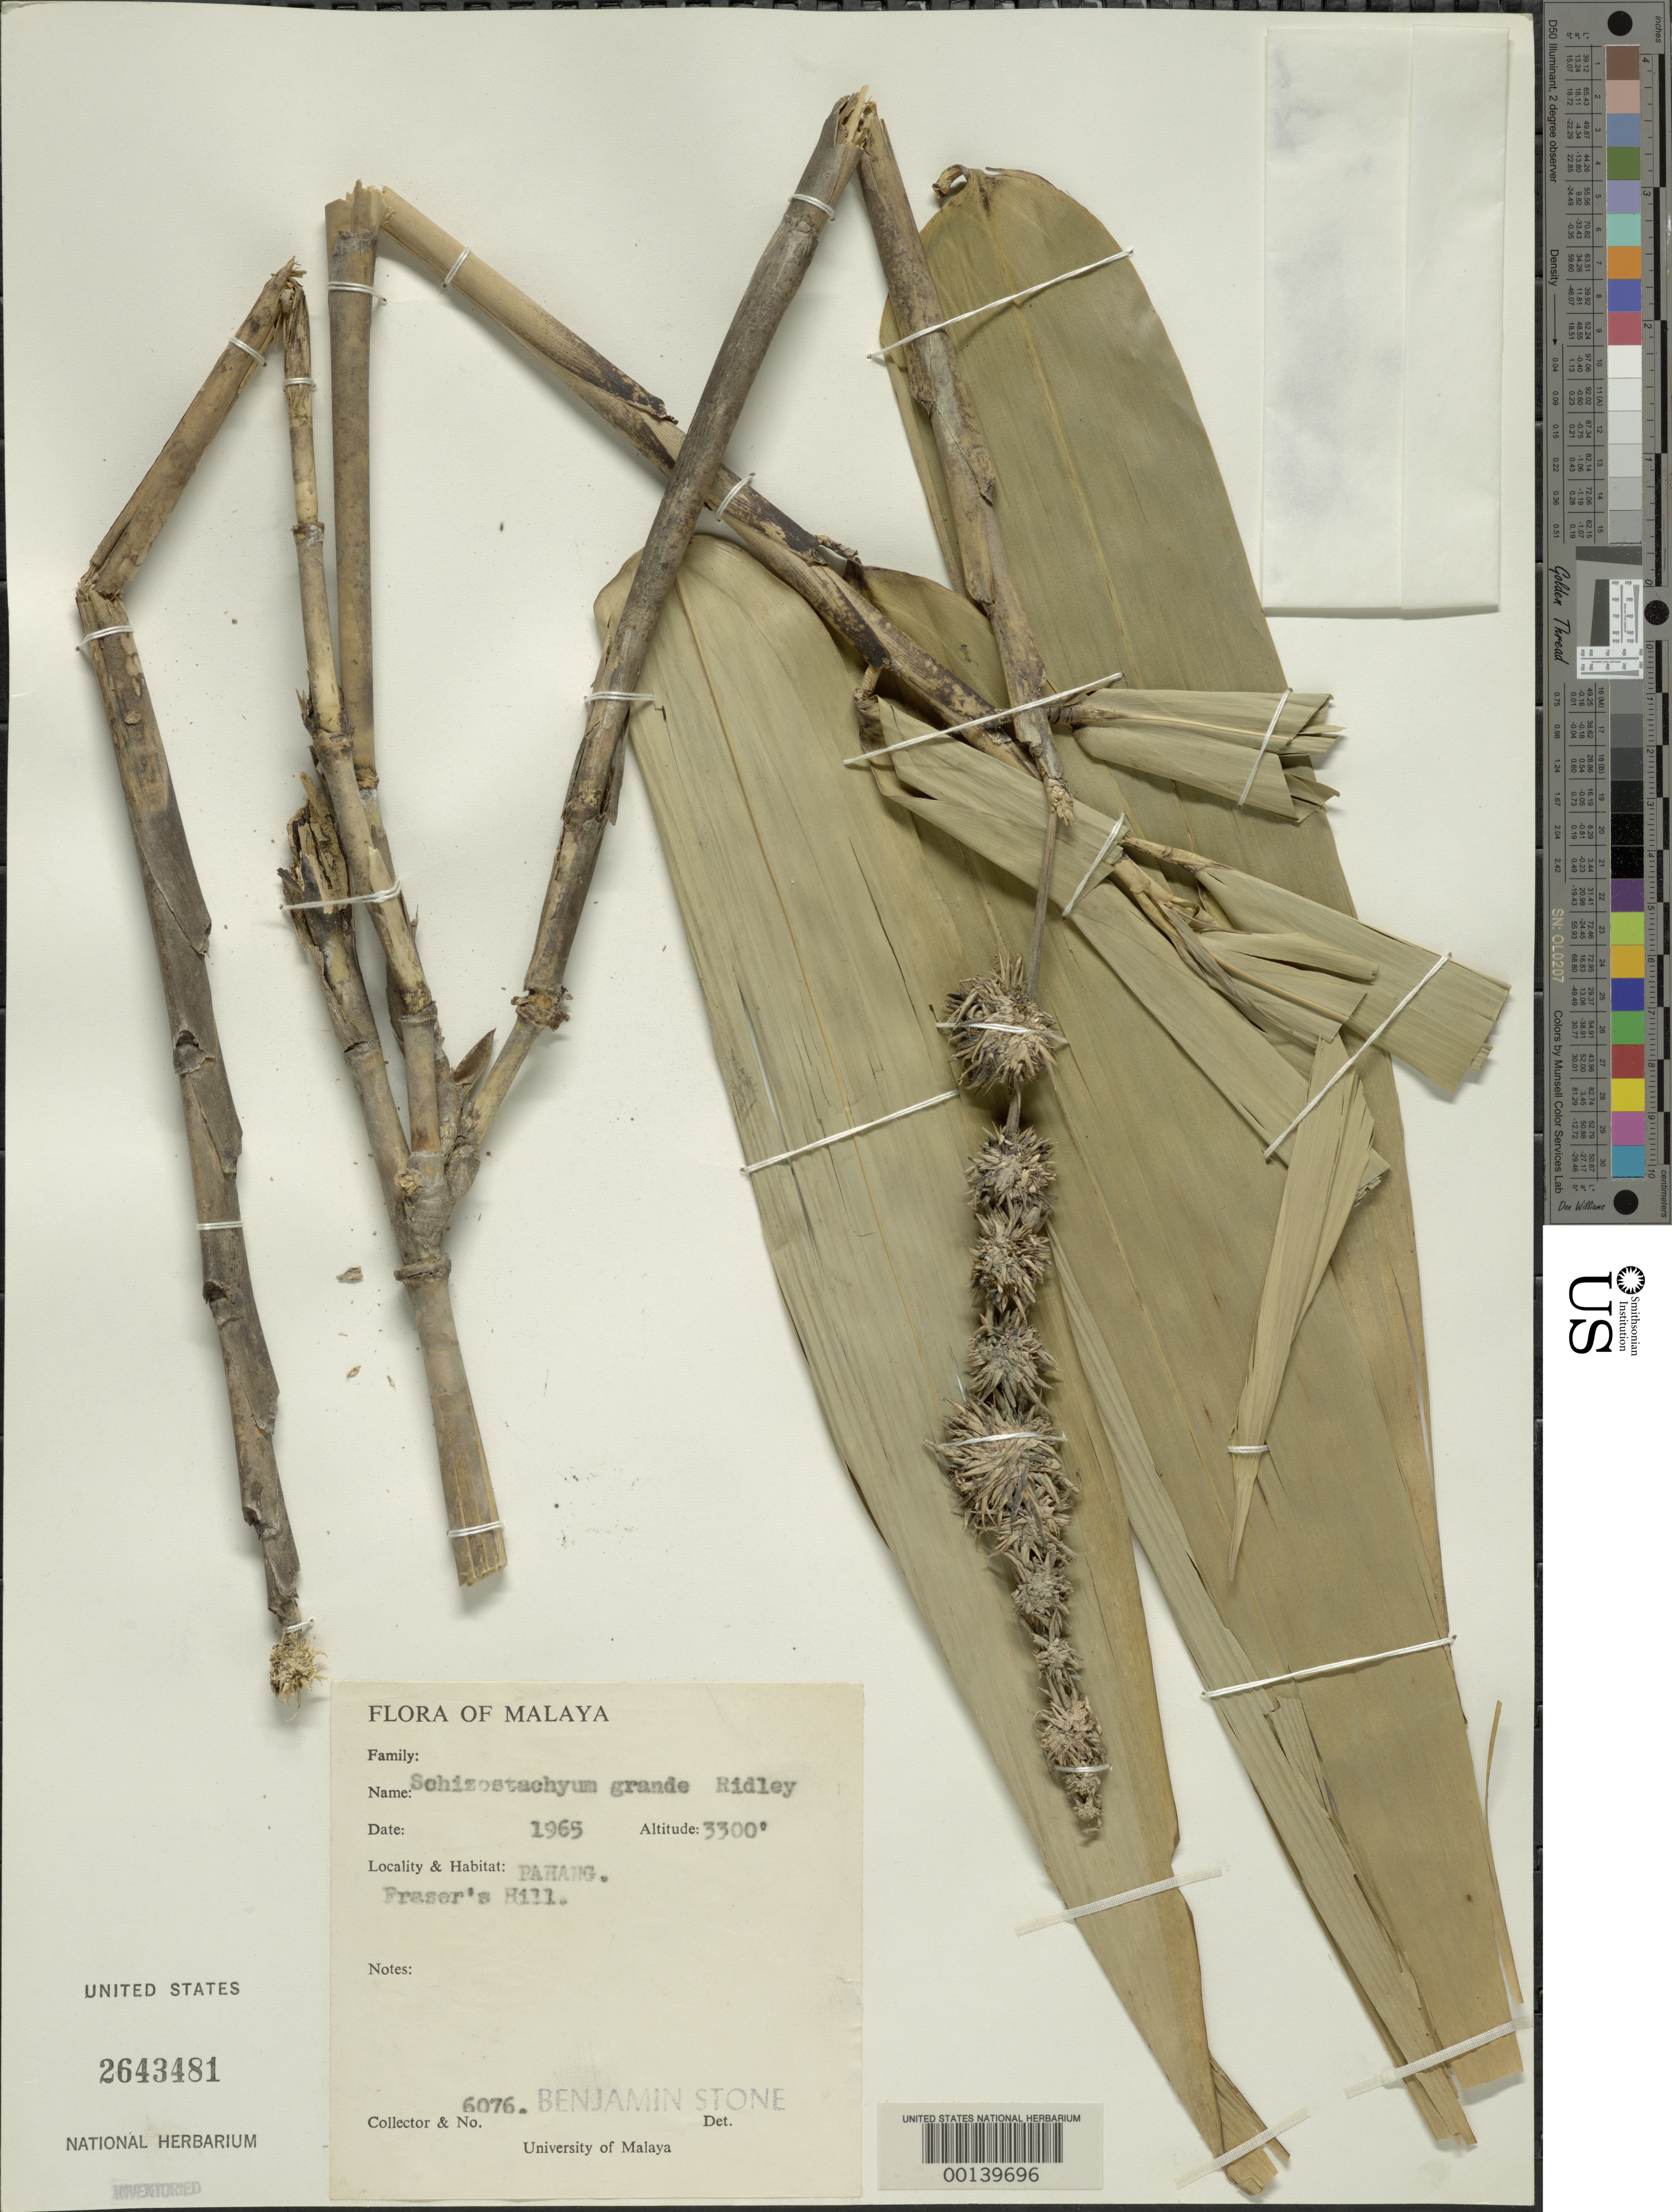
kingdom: Plantae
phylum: Tracheophyta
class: Liliopsida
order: Poales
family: Poaceae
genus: Schizostachyum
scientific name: Schizostachyum grande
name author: Ridl.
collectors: B. C. Stone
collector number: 6076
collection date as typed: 1965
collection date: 1965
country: Malaysia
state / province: Pahang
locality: Fraser's hill [Malay Peninsula]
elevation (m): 1007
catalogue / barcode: US 2643481